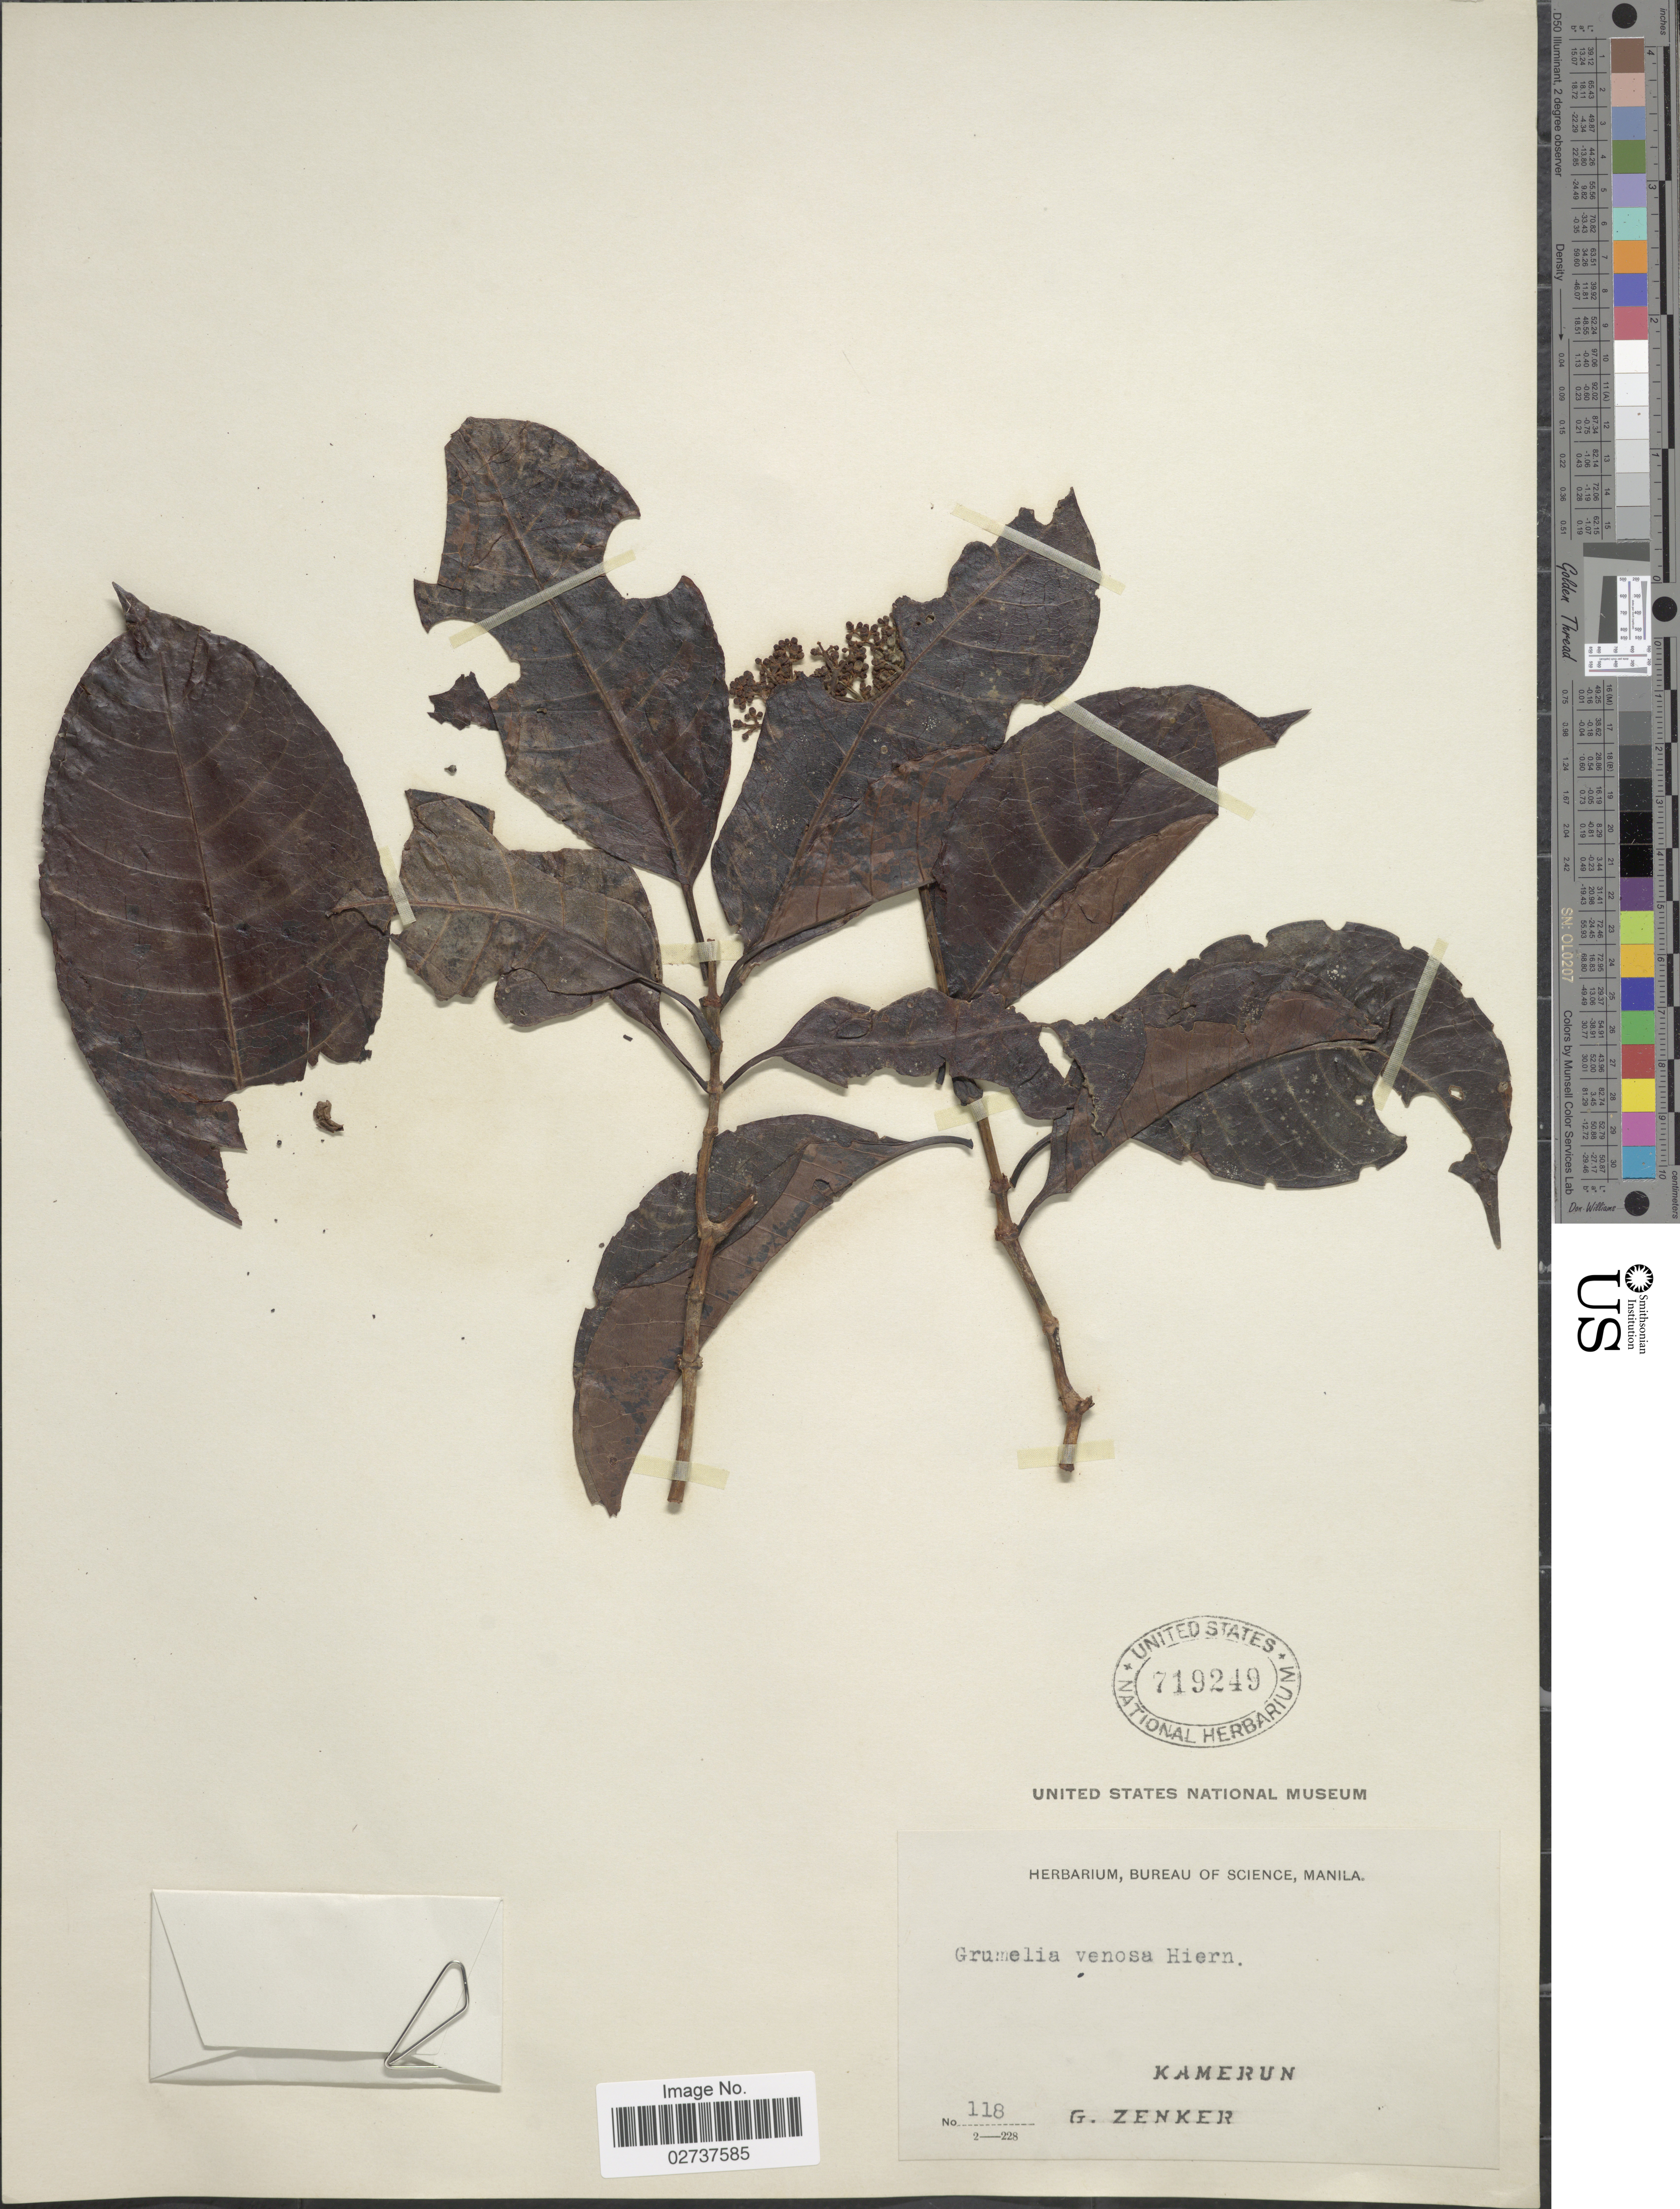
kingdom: Plantae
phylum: Tracheophyta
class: Magnoliopsida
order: Gentianales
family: Rubiaceae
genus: Psychotria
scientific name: Psychotria venosa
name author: (Hiern) E.M.A. Petit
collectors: G. A. Zenker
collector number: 118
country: Cameroon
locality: Kamerun.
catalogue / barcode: US 719249